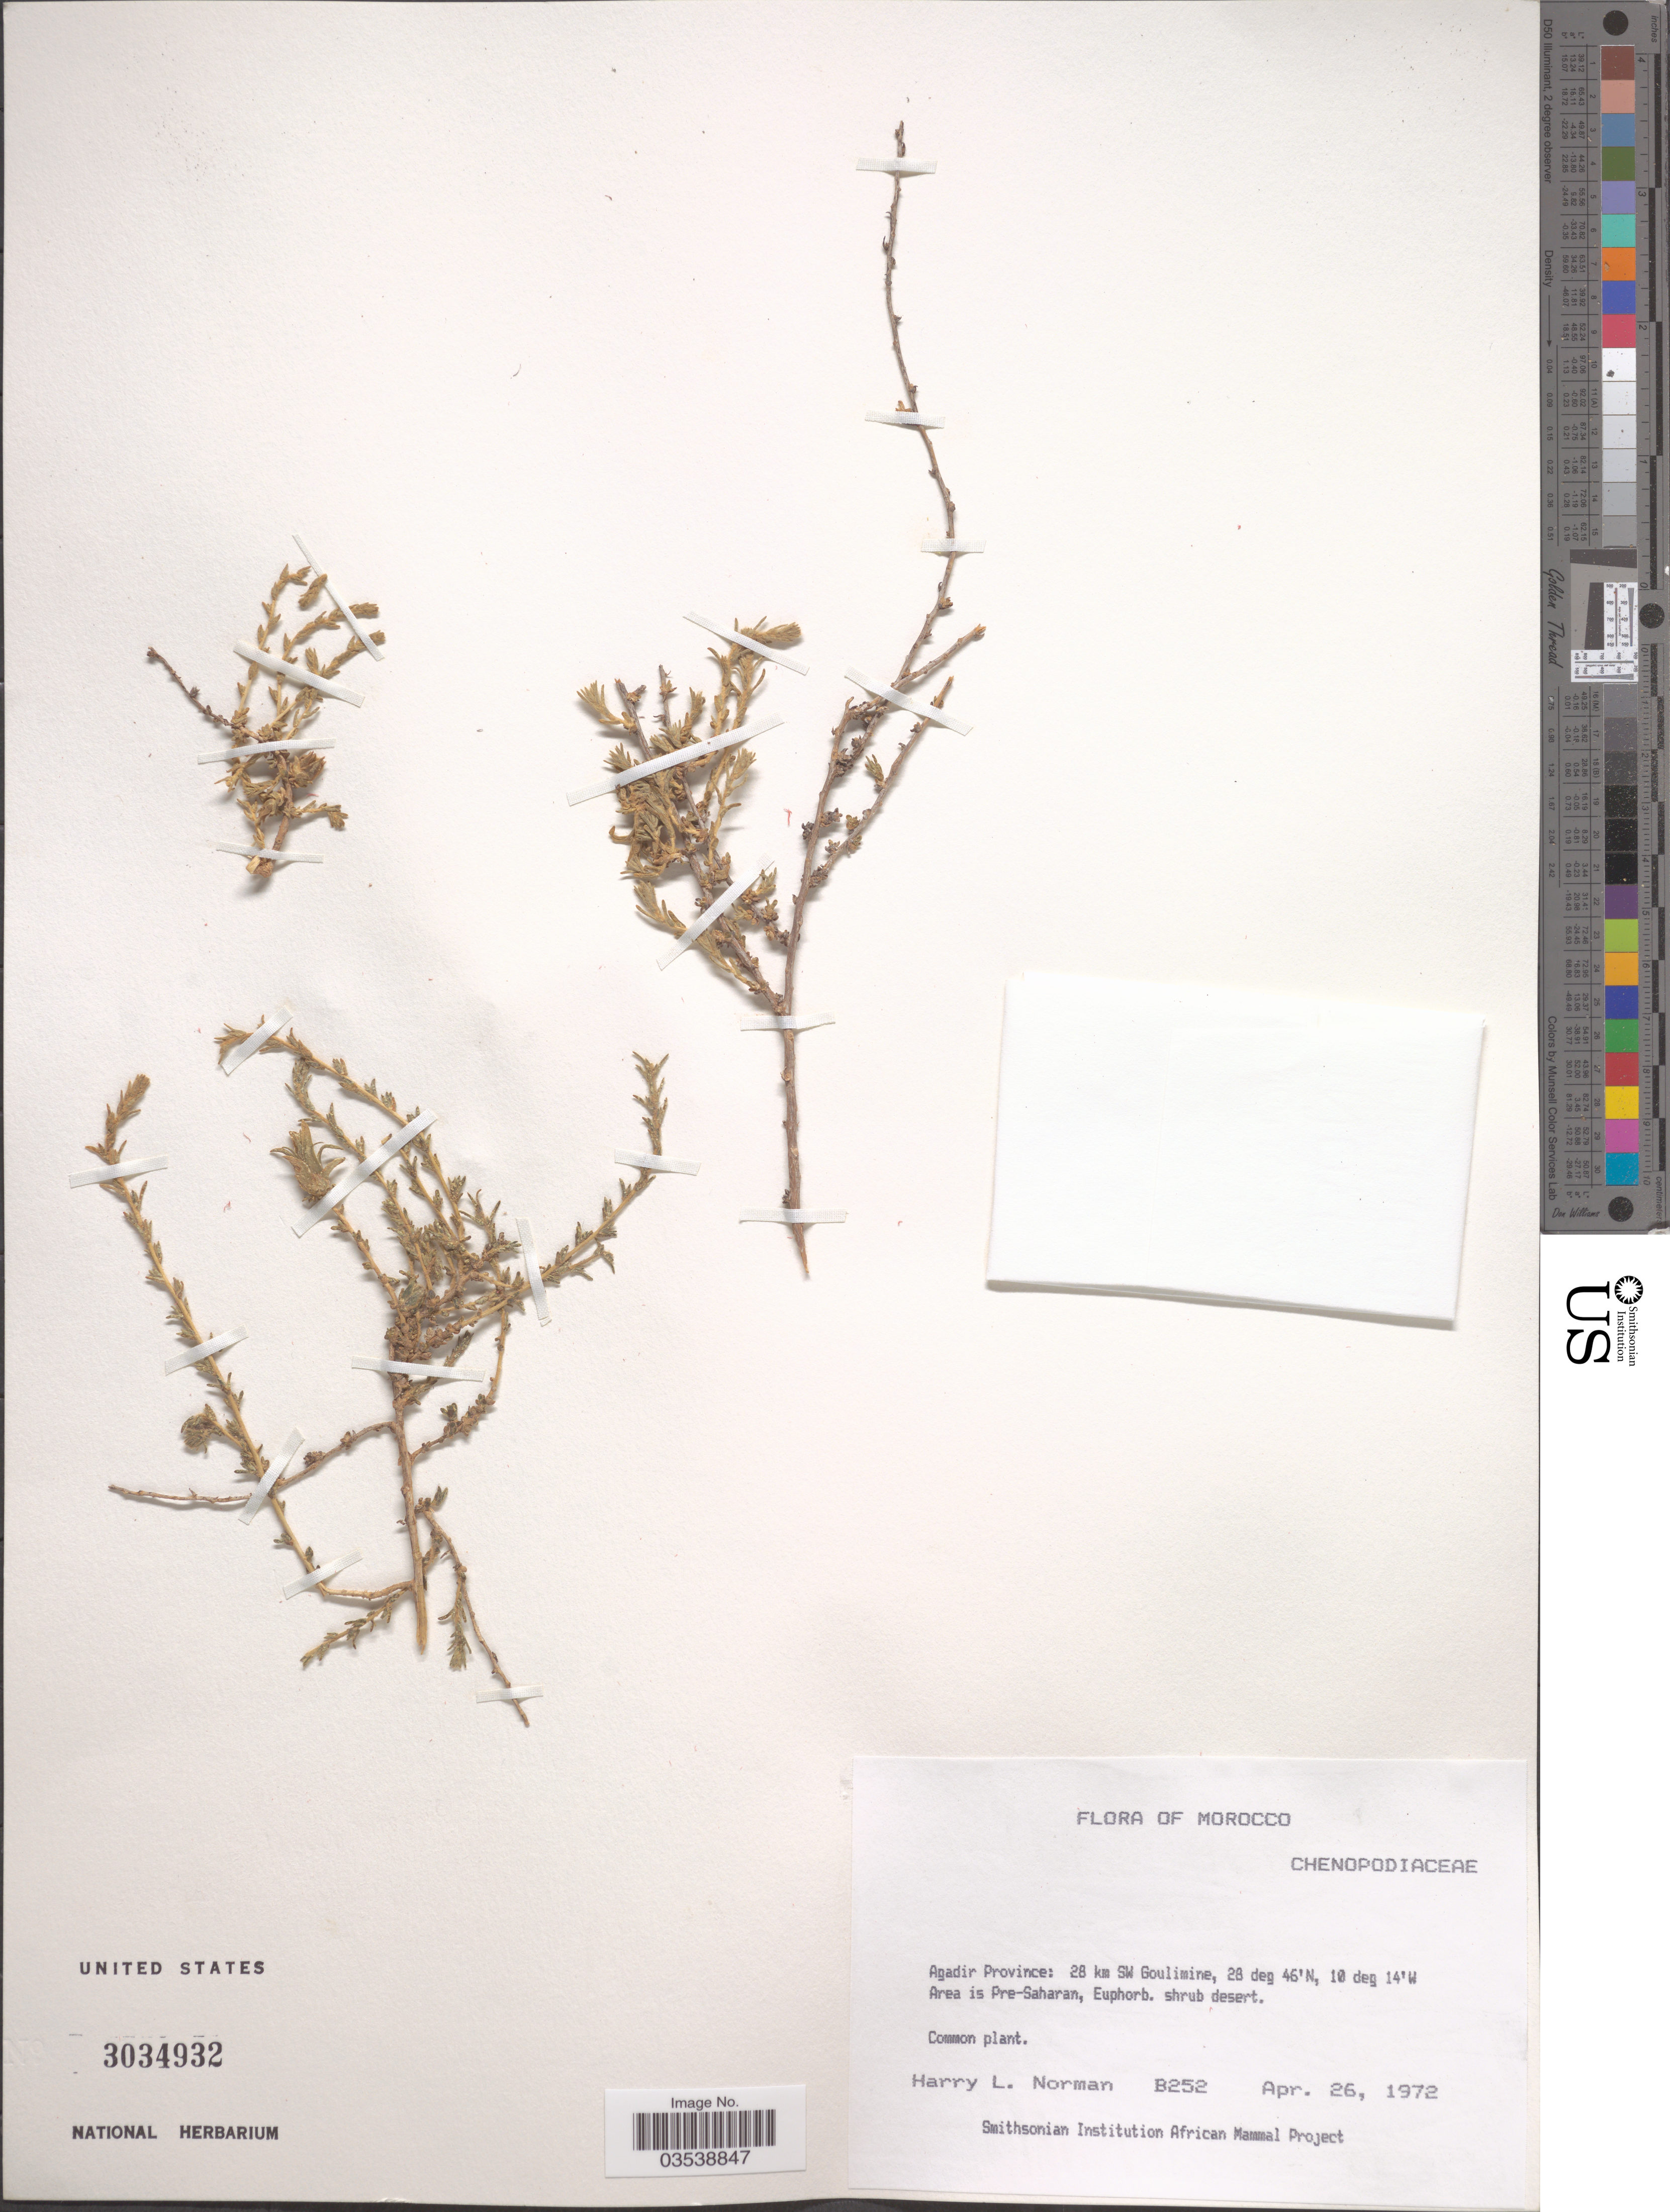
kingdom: Plantae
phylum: Tracheophyta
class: Magnoliopsida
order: Caryophyllales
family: Amaranthaceae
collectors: Norman, H.L.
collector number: B252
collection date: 1972-04-26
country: Morocco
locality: Agadir Province: 28 km SW Goulimine.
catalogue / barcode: US 3034932